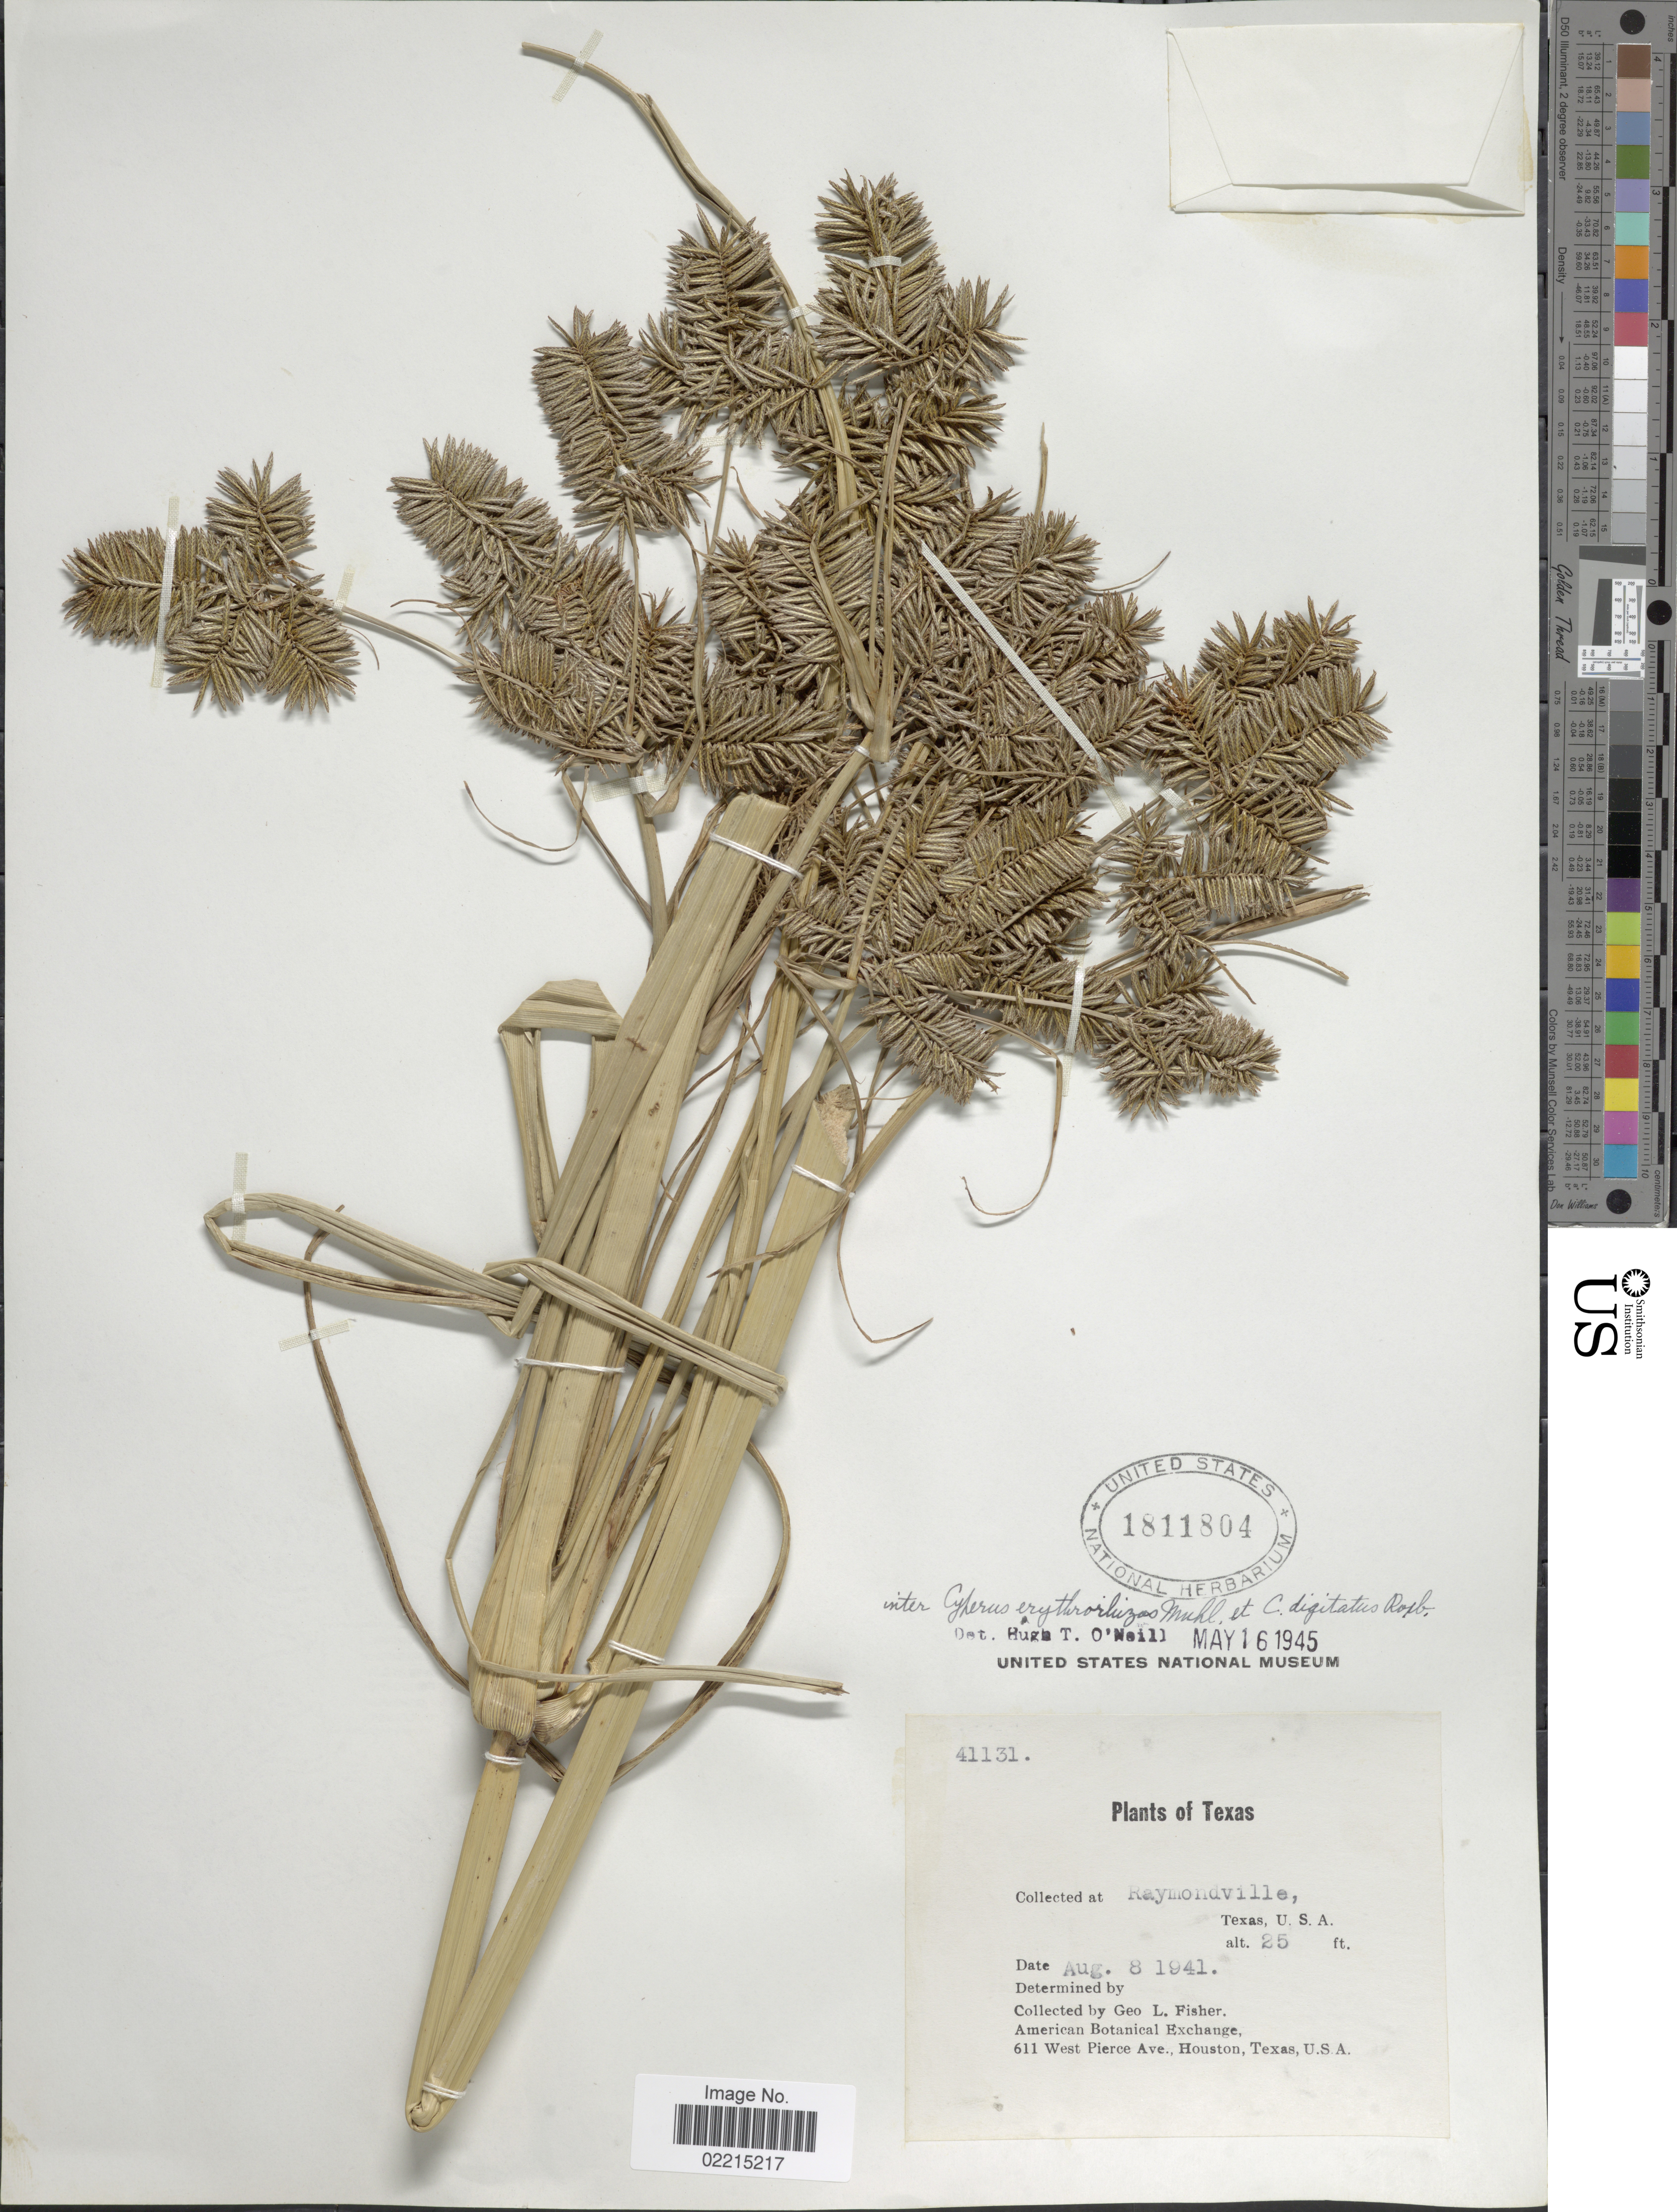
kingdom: Plantae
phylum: Tracheophyta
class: Liliopsida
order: Poales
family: Cyperaceae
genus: Cyperus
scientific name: Cyperus erythrorhizos Muhl.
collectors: G. L. Fisher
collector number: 41131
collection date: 1941-08-08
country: United States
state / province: Texas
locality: Raymondville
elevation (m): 8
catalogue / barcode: US 1811804